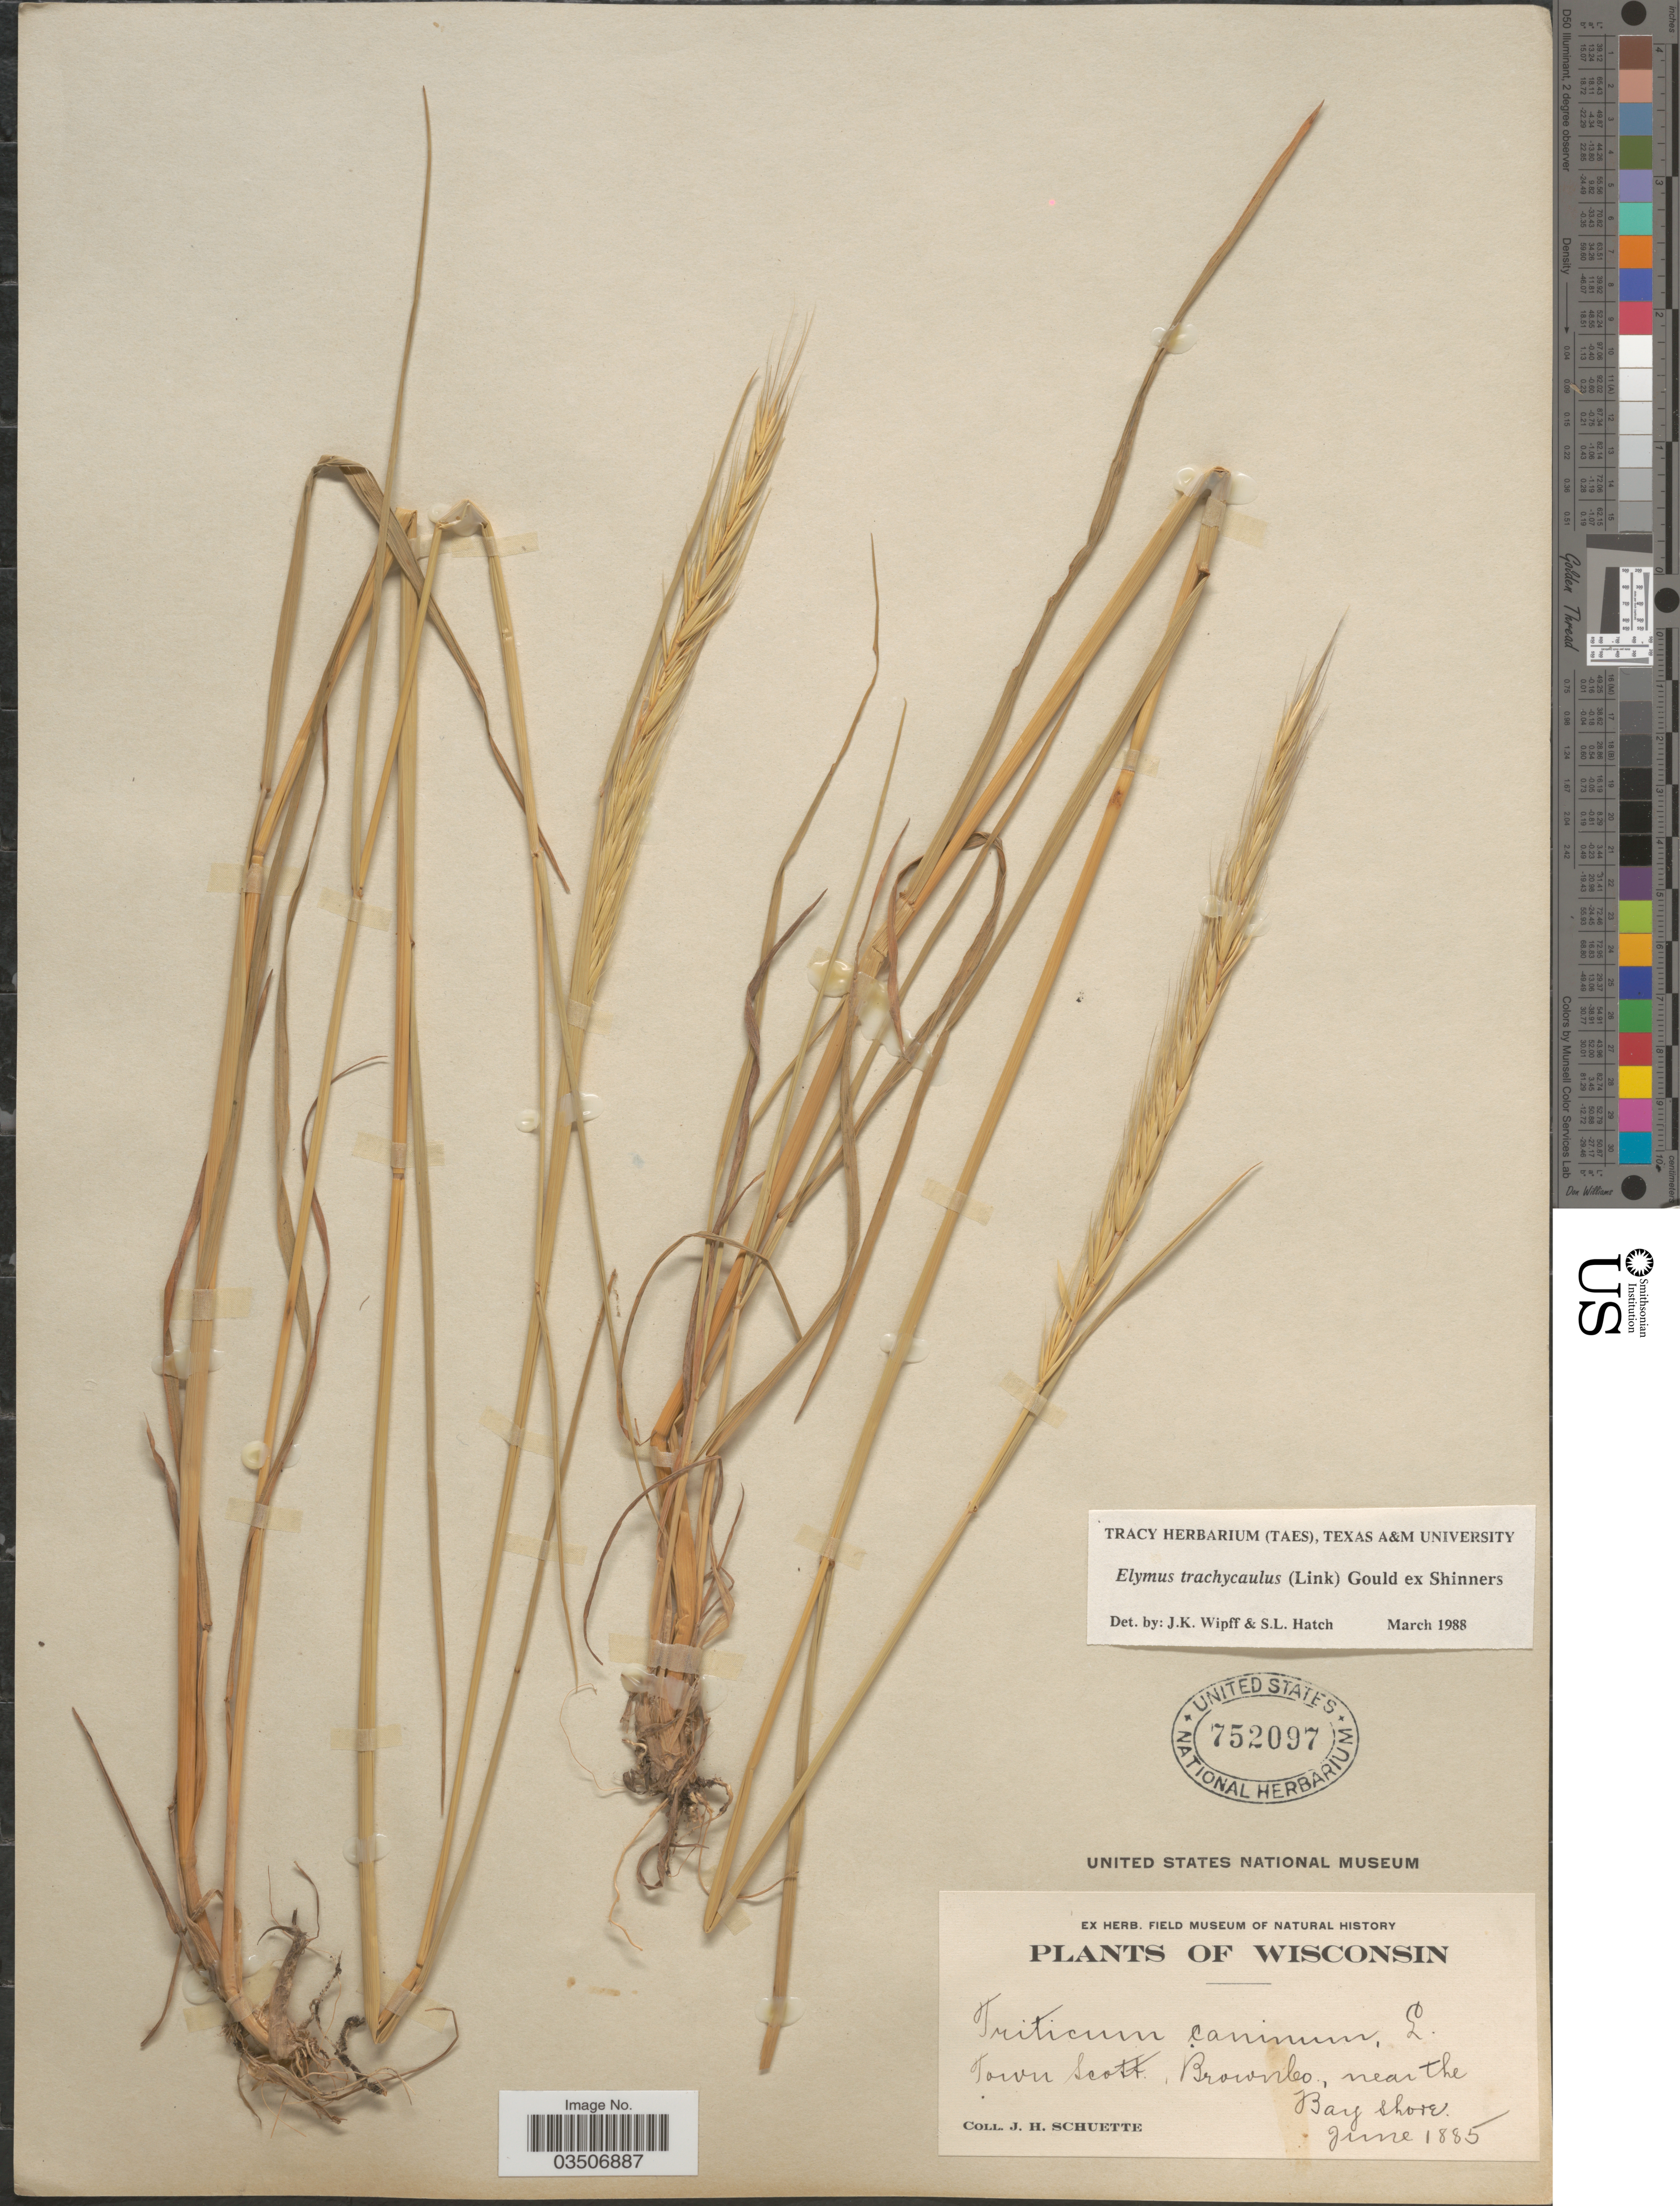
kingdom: Plantae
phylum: Tracheophyta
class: Liliopsida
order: Poales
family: Poaceae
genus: Elymus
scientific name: Elymus trachycaulus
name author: (Link) Gould ex Shinners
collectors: J. H. Schuette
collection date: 1885-06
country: United States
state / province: Wisconsin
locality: Town Scott, Brownbo, near the Bay shore.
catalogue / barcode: US 752097